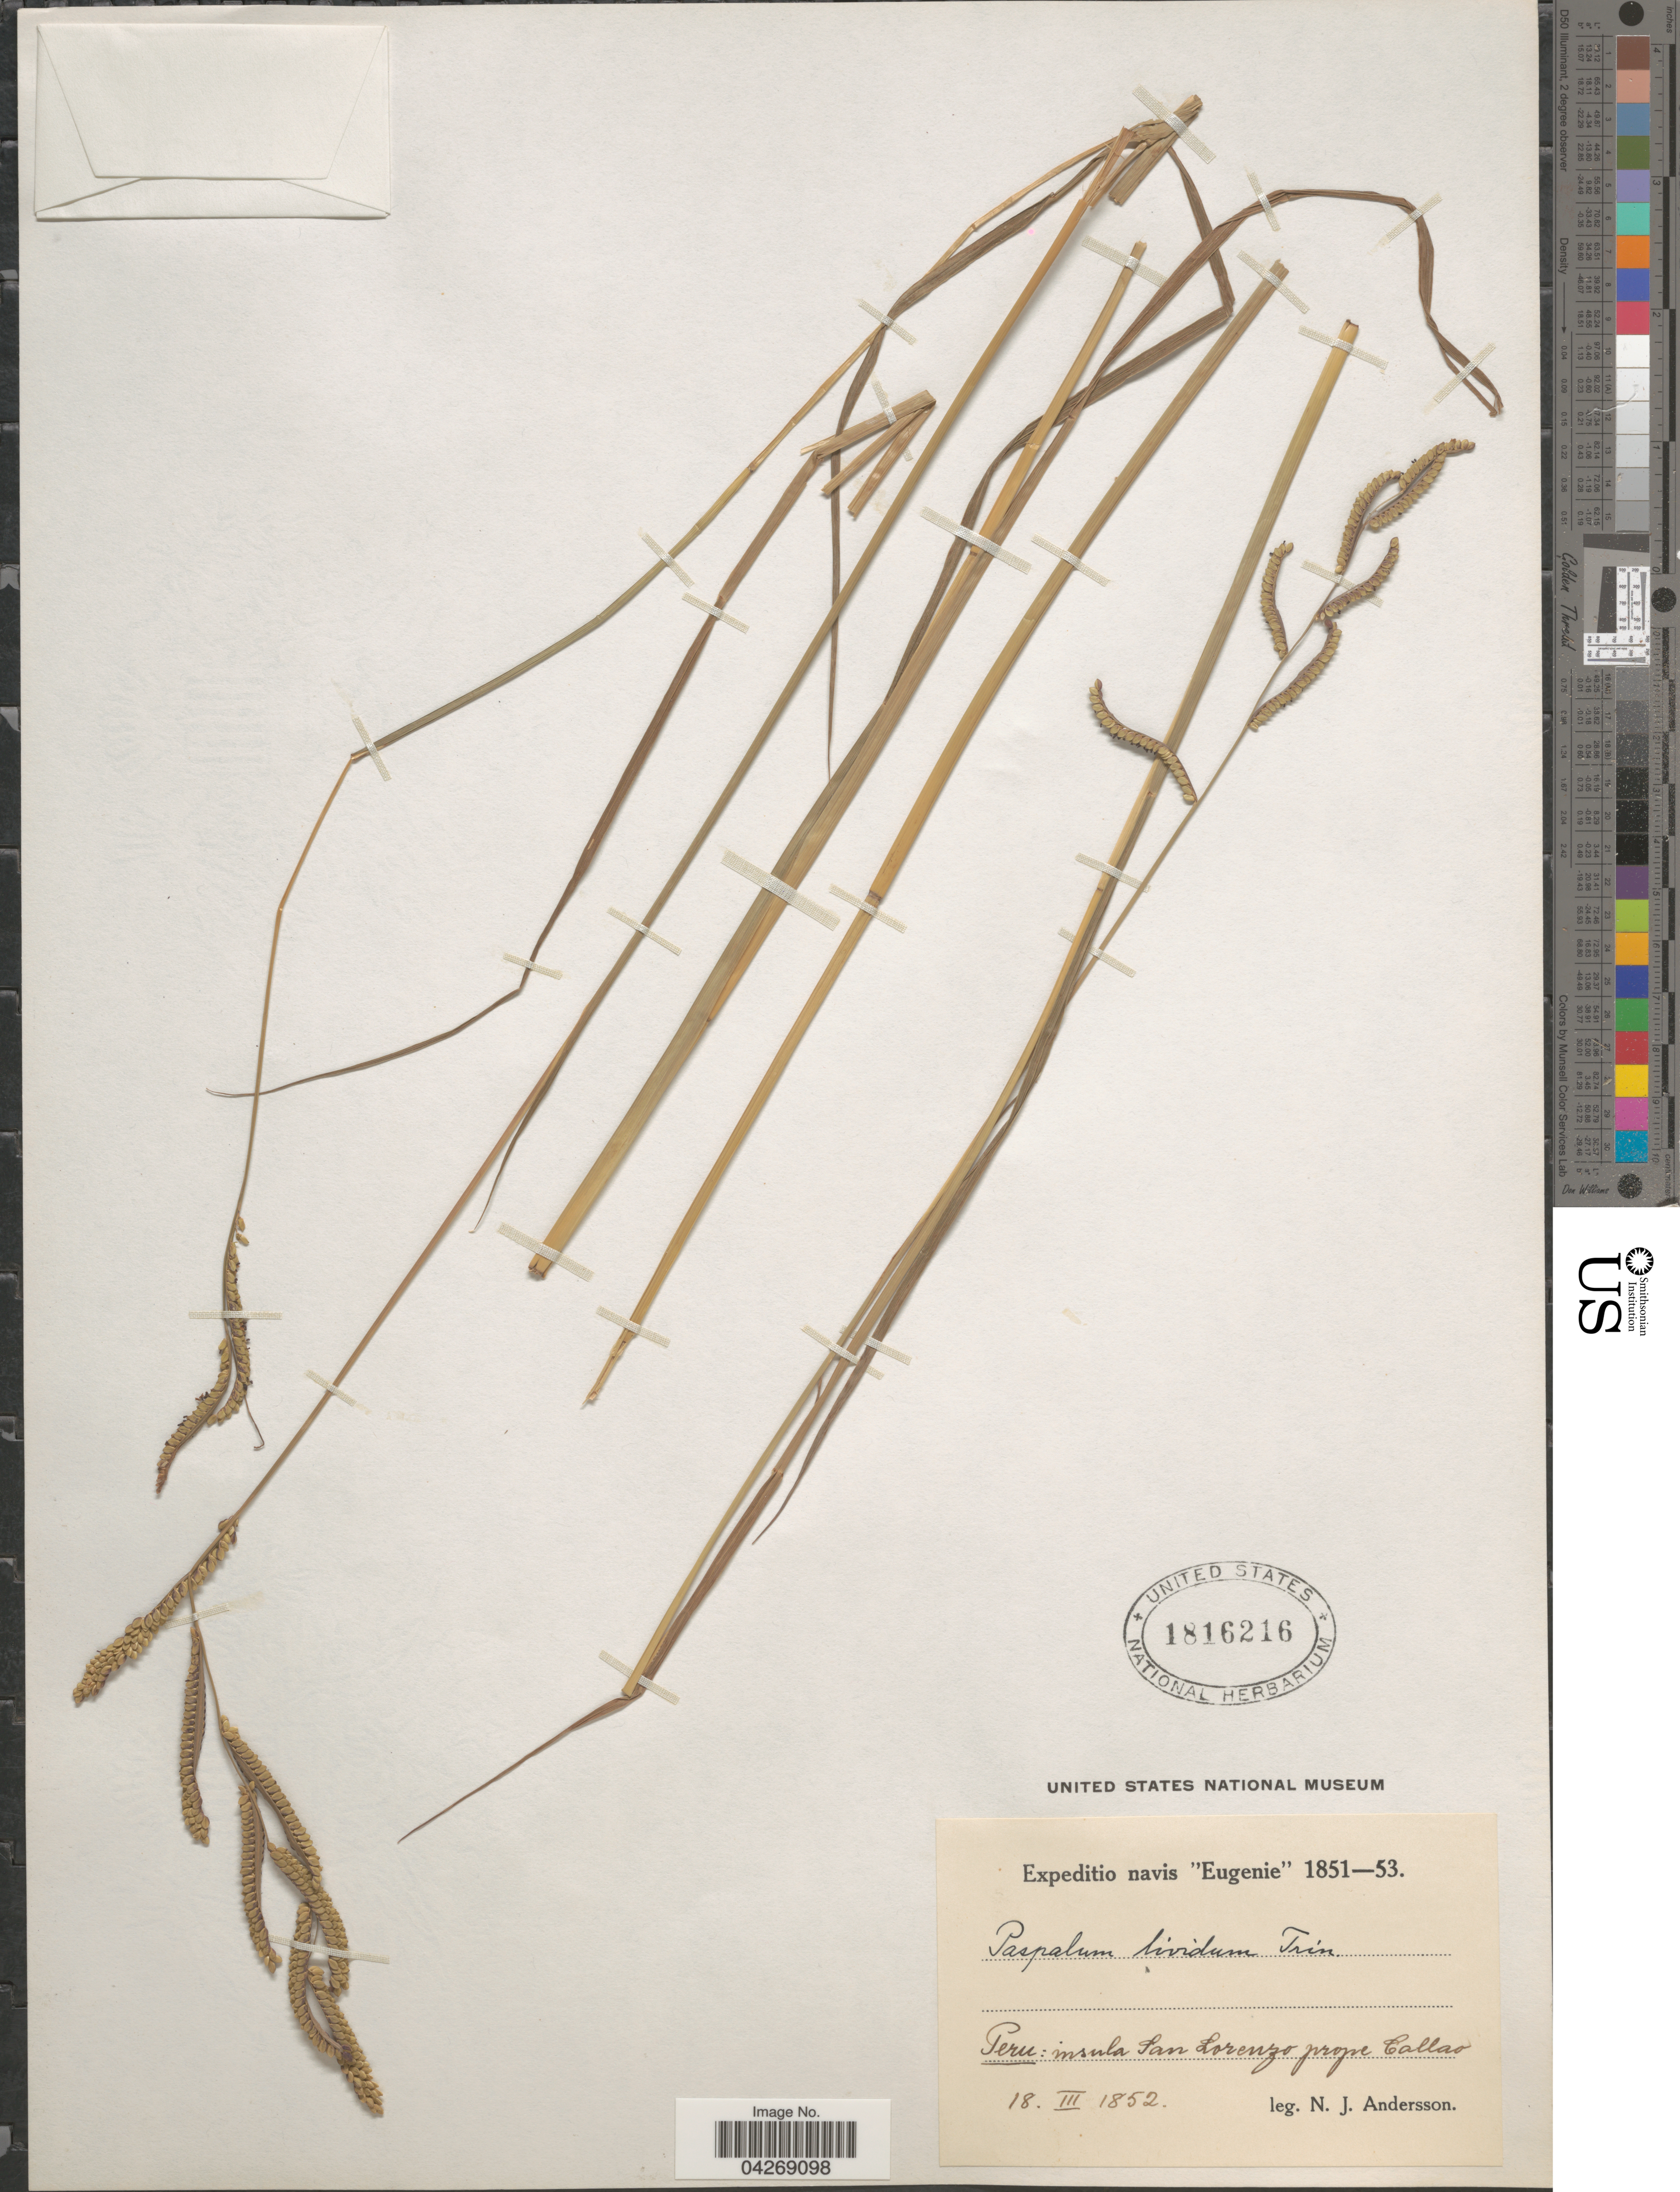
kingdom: Plantae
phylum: Tracheophyta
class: Liliopsida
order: Poales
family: Poaceae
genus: Paspalum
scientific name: Paspalum denticulatum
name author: Trin.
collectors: N. J. Andersson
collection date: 1852-03-18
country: Peru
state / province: Callao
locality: Expeditio navis "Eugenie" 1851-53. Insula San Lorenzo prope Callao.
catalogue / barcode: US 1816216